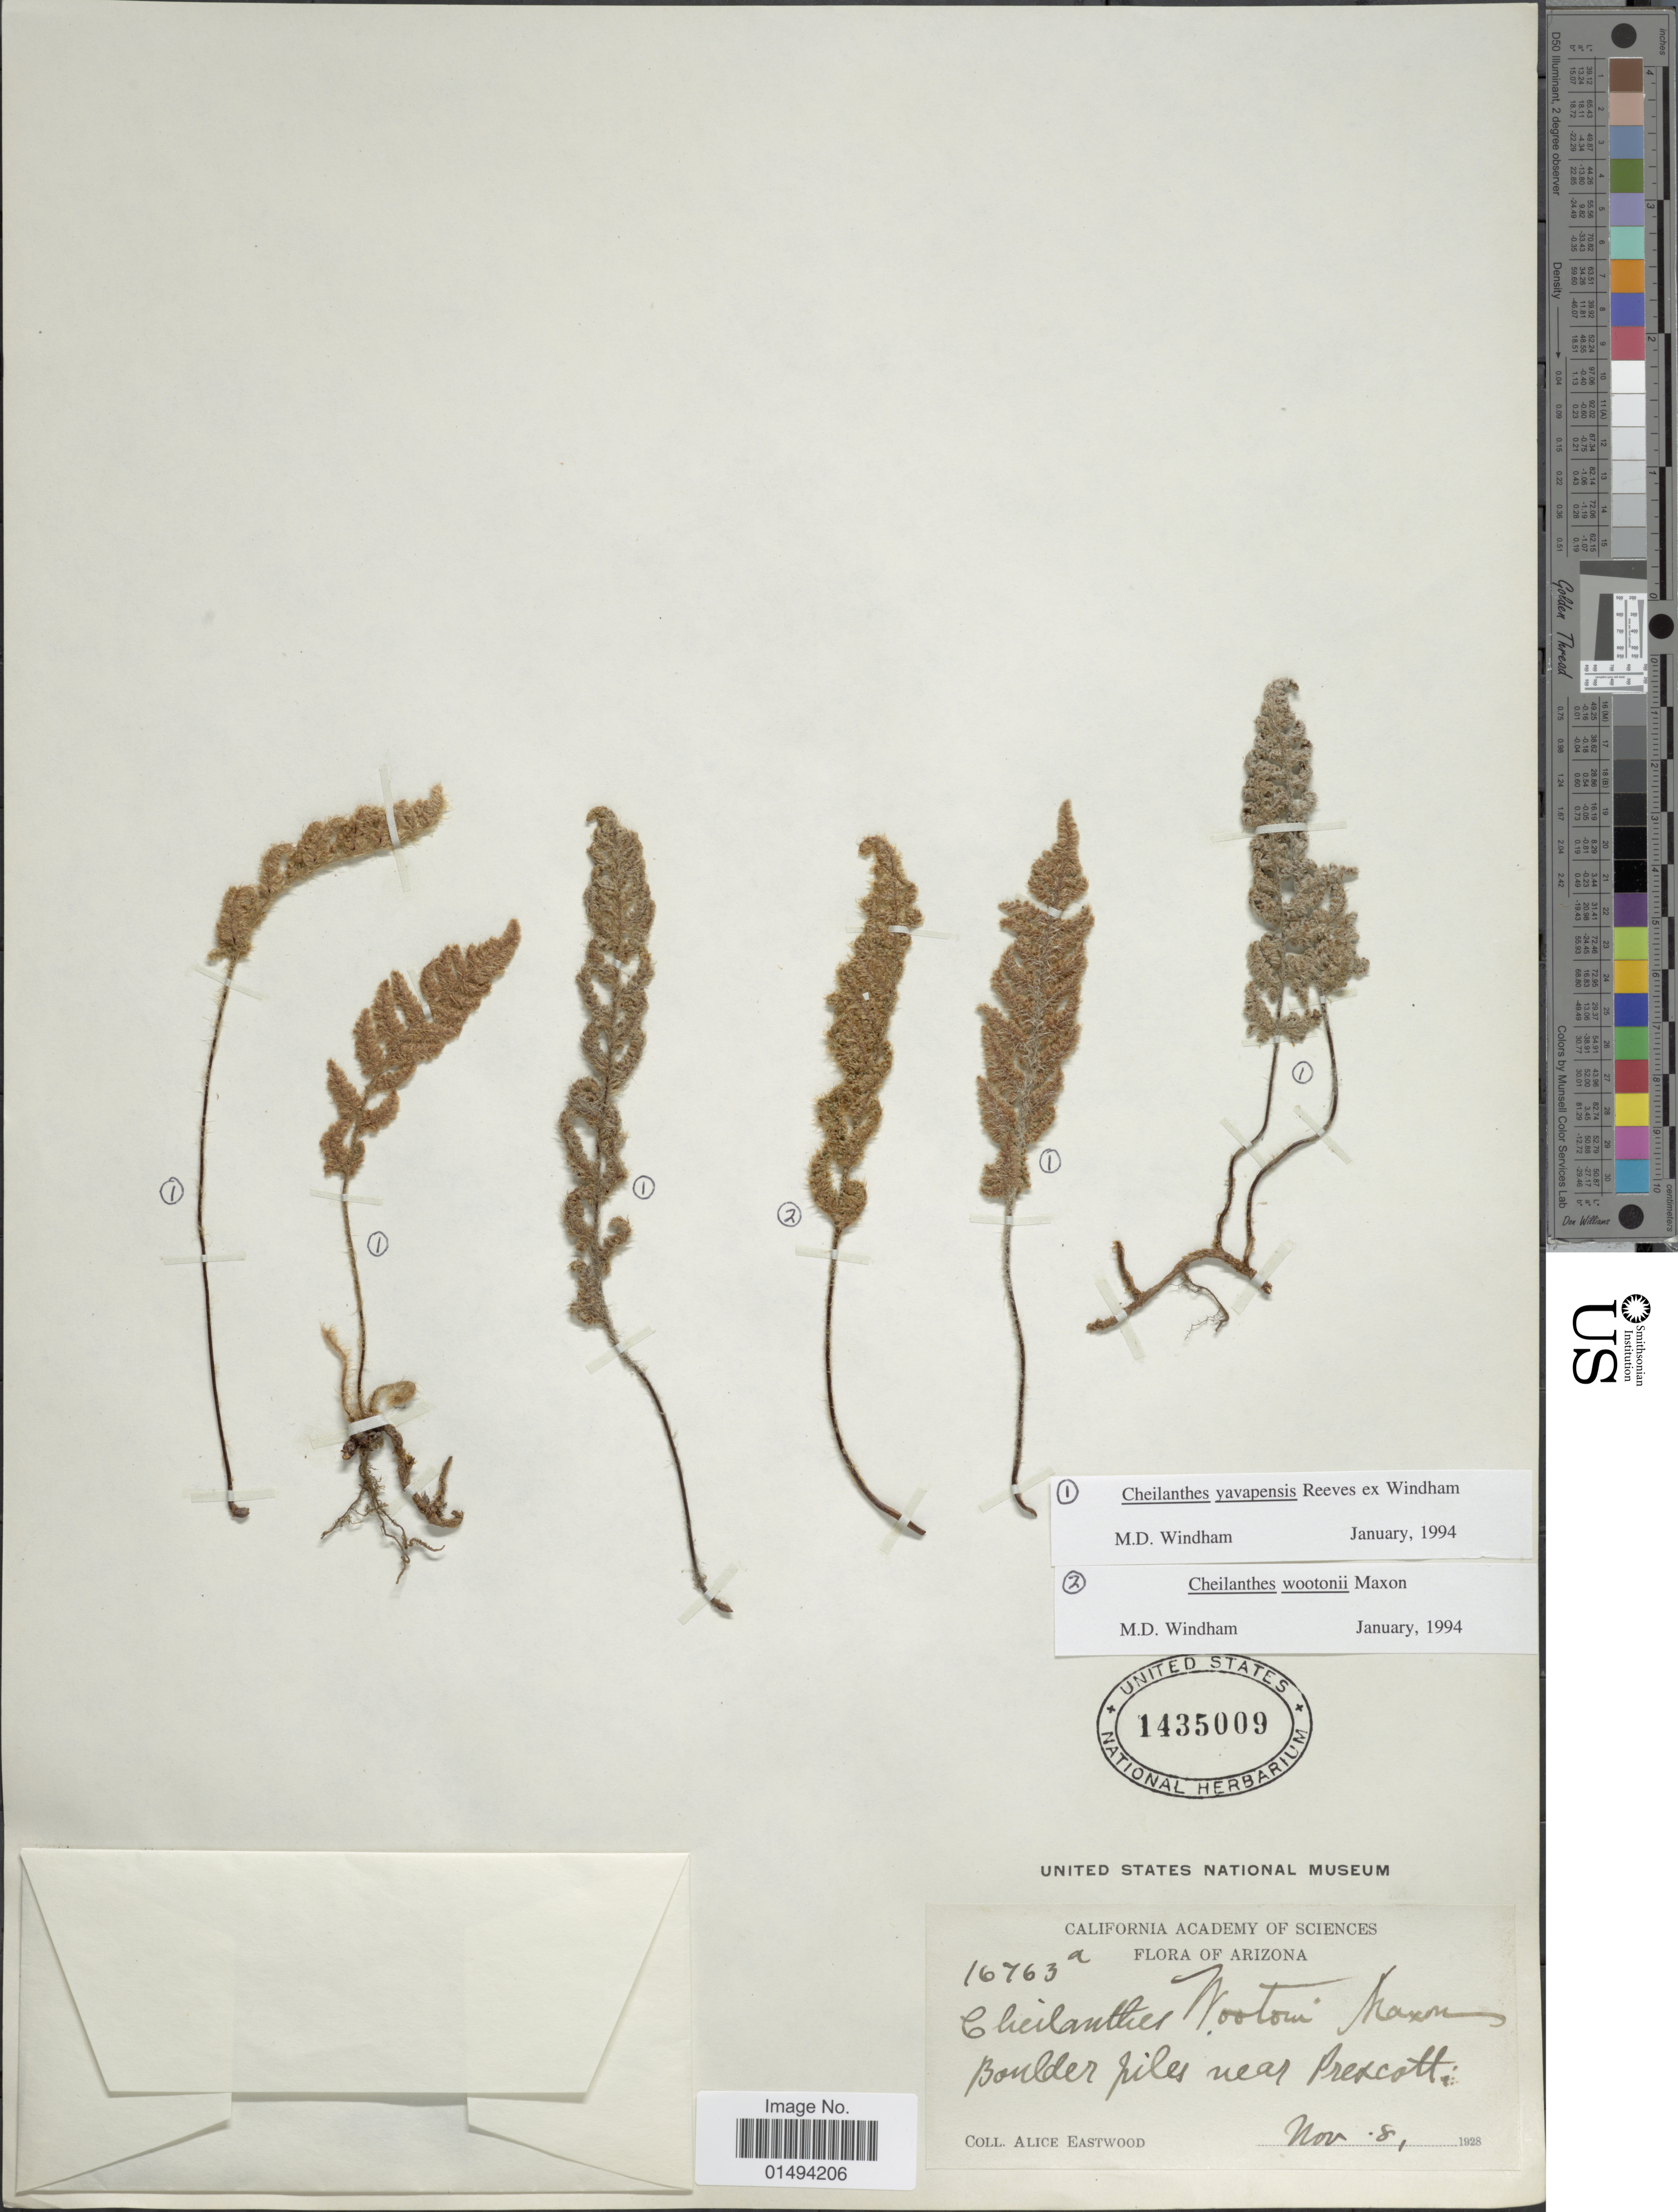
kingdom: Plantae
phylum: Tracheophyta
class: Polypodiopsida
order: Polypodiales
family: Pteridaceae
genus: Myriopteris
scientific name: Myriopteris yavapensis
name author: (T. Reeves ex Windham) Grusz & Windham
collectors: A. Eastwood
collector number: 16763a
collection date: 1928-11-08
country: United States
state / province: Arizona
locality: Arizona, Boulder Piles near Prescott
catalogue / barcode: US 1435009